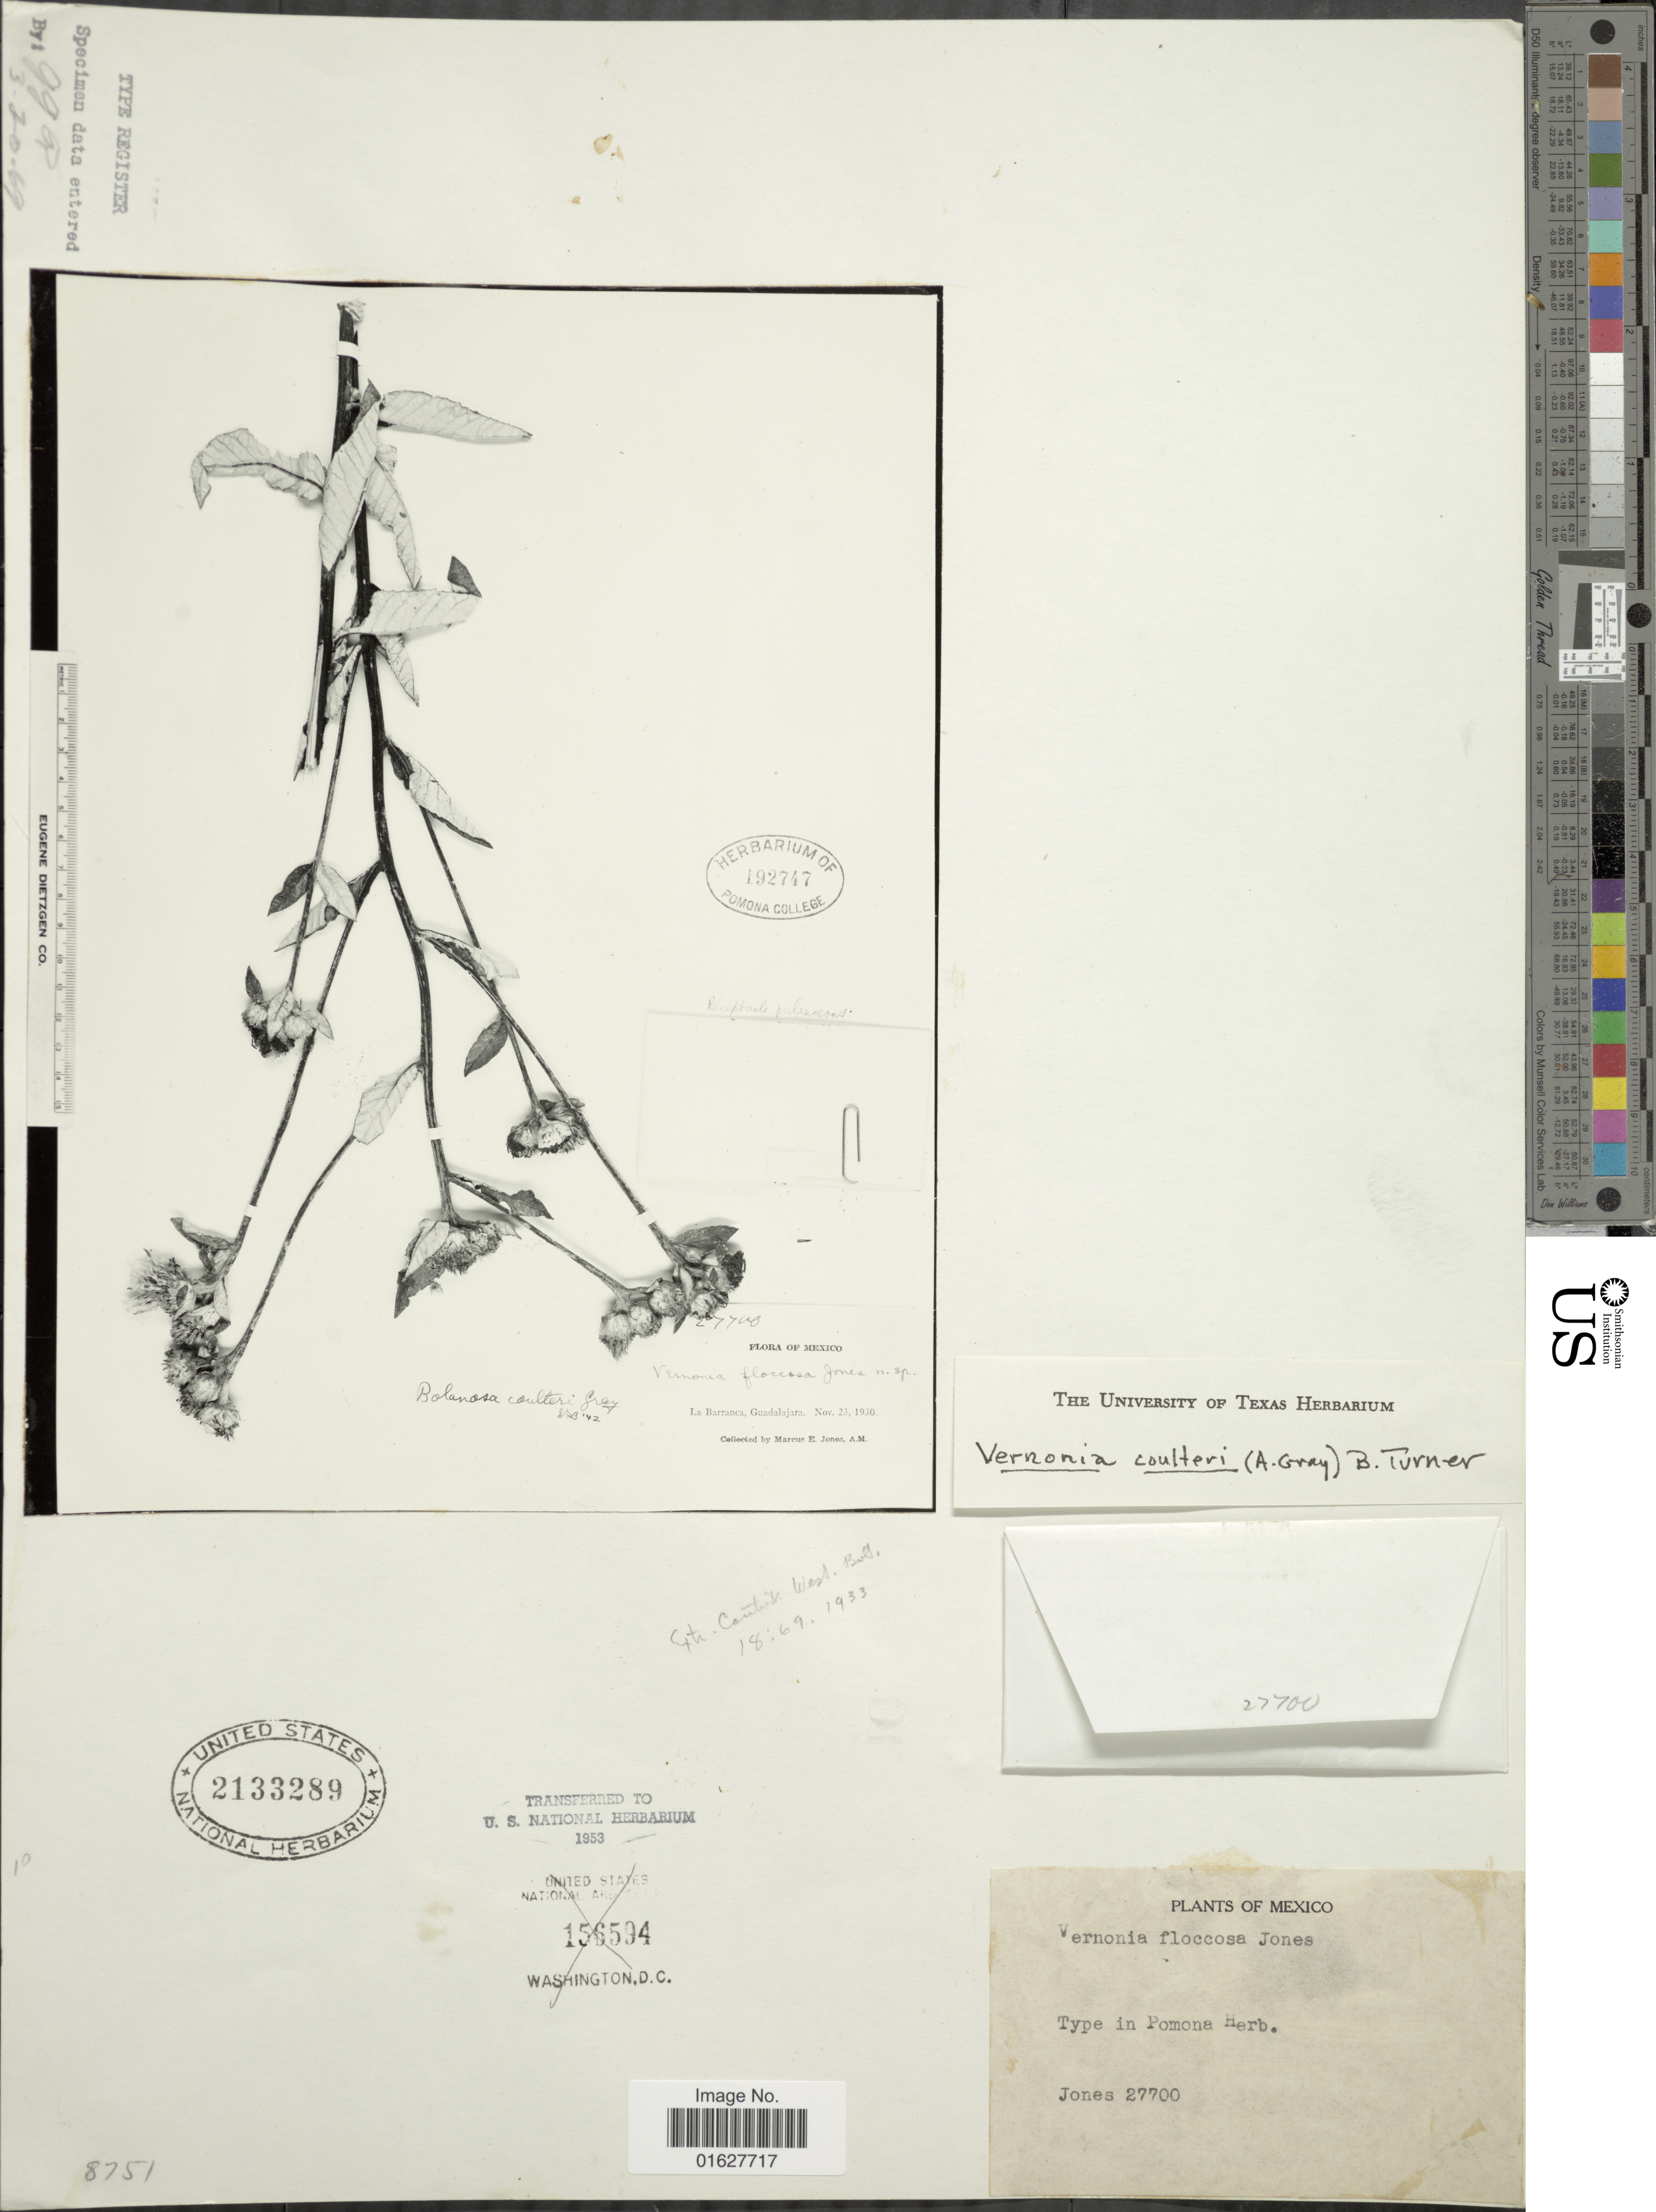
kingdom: Plantae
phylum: Tracheophyta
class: Magnoliopsida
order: Asterales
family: Asteraceae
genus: Bolanosa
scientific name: Bolanosa coulteri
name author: A. Gray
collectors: -- Jones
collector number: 27700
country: Mexico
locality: Mexico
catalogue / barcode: US 2133289